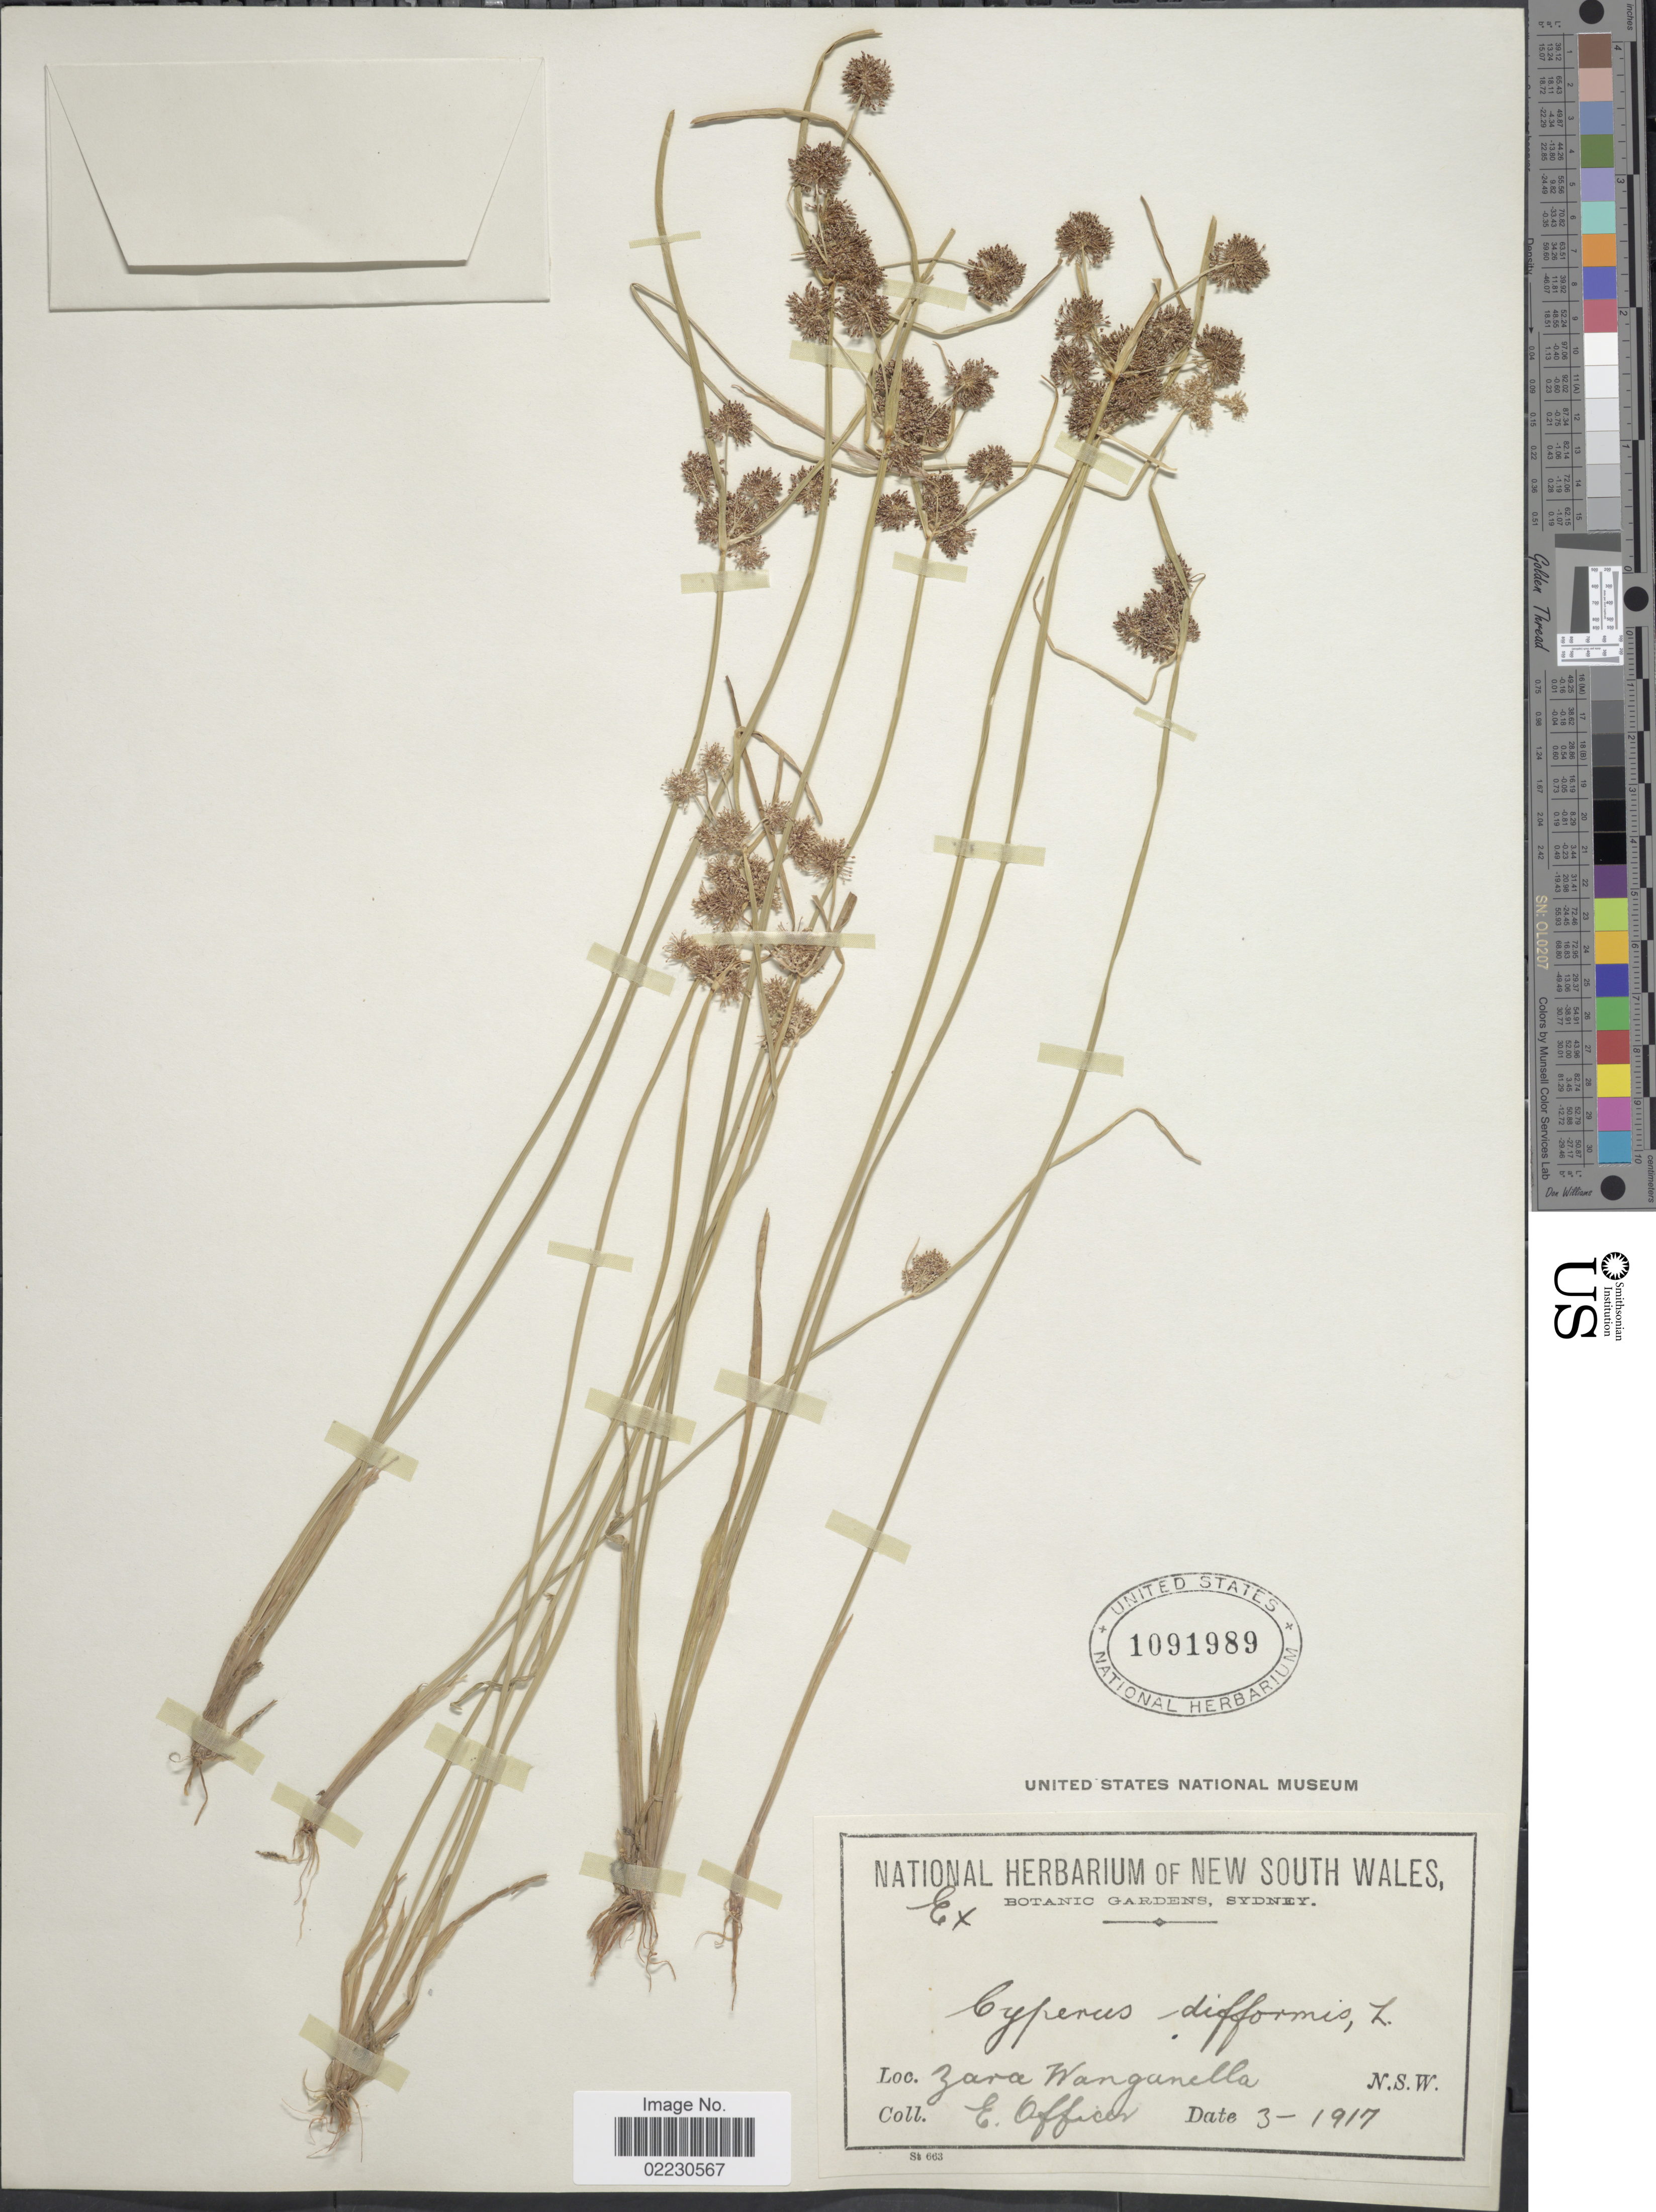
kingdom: Plantae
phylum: Tracheophyta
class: Liliopsida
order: Poales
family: Cyperaceae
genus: Cyperus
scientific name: Cyperus difformis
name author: L.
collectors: E. Officer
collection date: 1917-03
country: Australia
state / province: New South Wales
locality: Zara Wanganella N.S.W.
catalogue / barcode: US 1091989